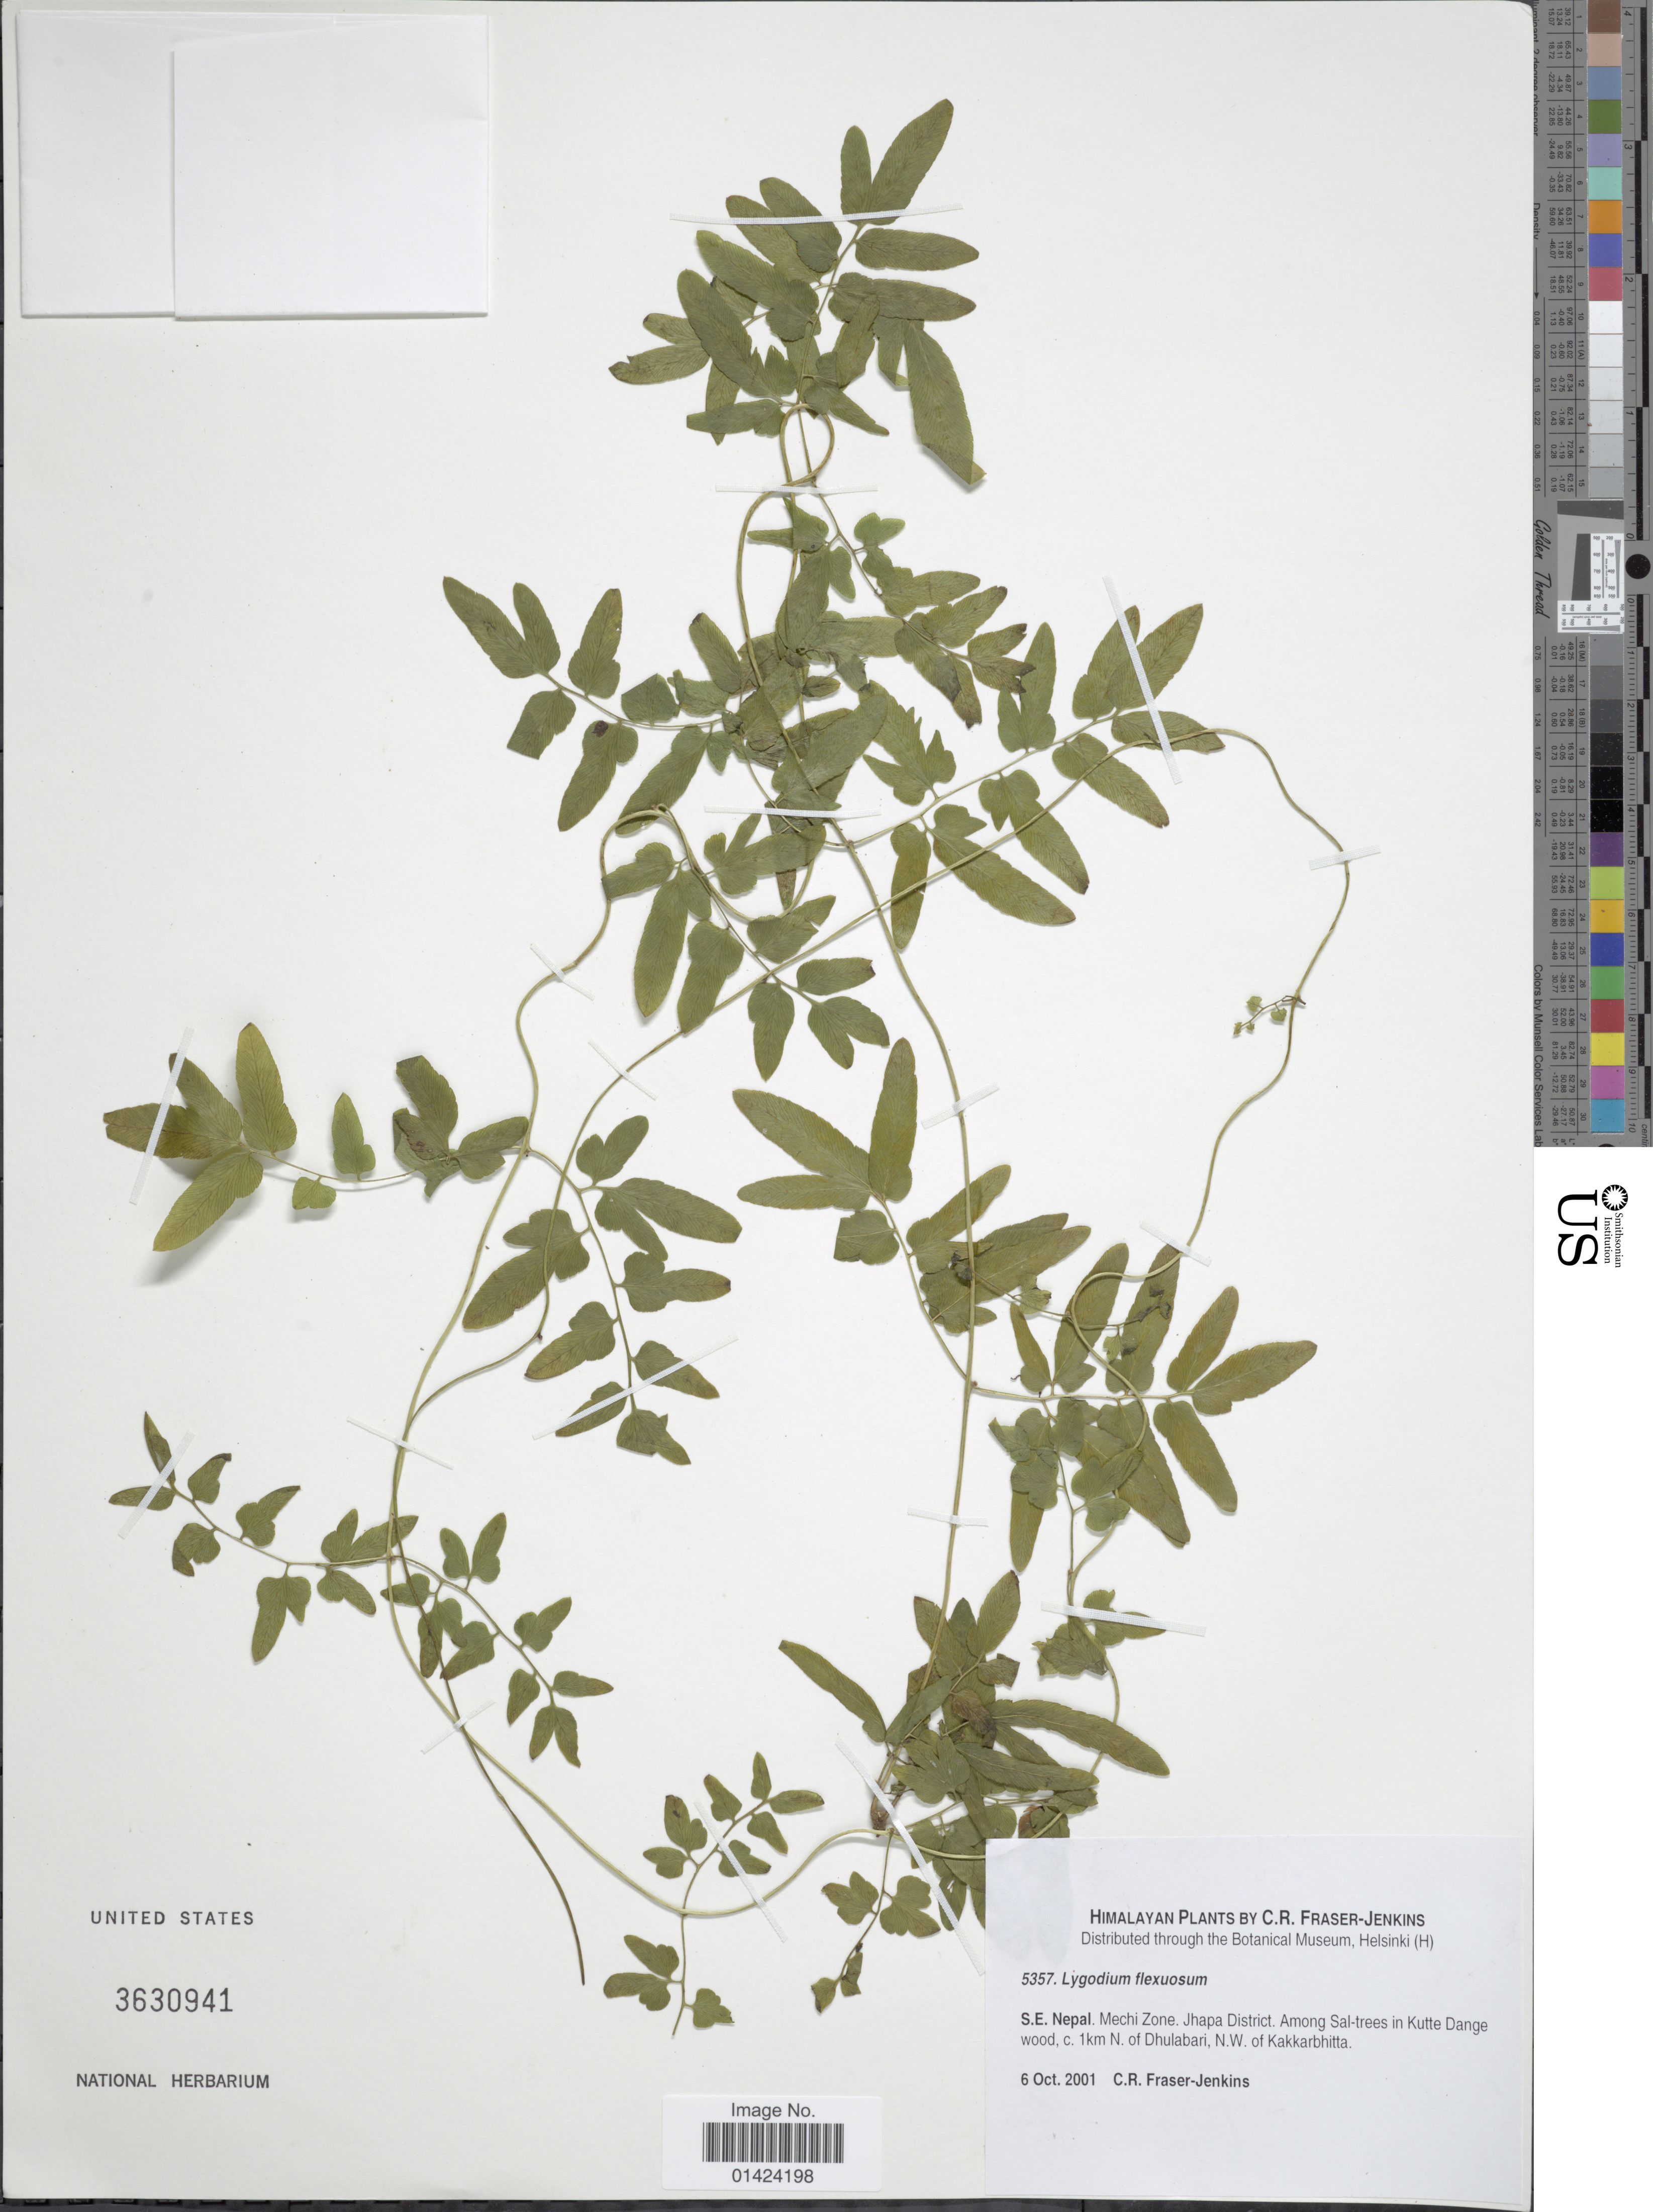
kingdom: Plantae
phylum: Tracheophyta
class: Polypodiopsida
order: Schizaeales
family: Lygodiaceae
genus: Lygodium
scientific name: Lygodium flexuosum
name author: Sw.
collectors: C. R. Fraser-Jenkins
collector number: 5357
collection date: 2001-10-06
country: Nepal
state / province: Mechi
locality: Himalayan Plants. S. E. Nepal. Mechi Zone. Jhapa District. Among Sal-trees in Kutte Dange wood, c. 1 km N. of Dhulabari, N. W. of Kakkarbhitta.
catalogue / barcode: US 3630941